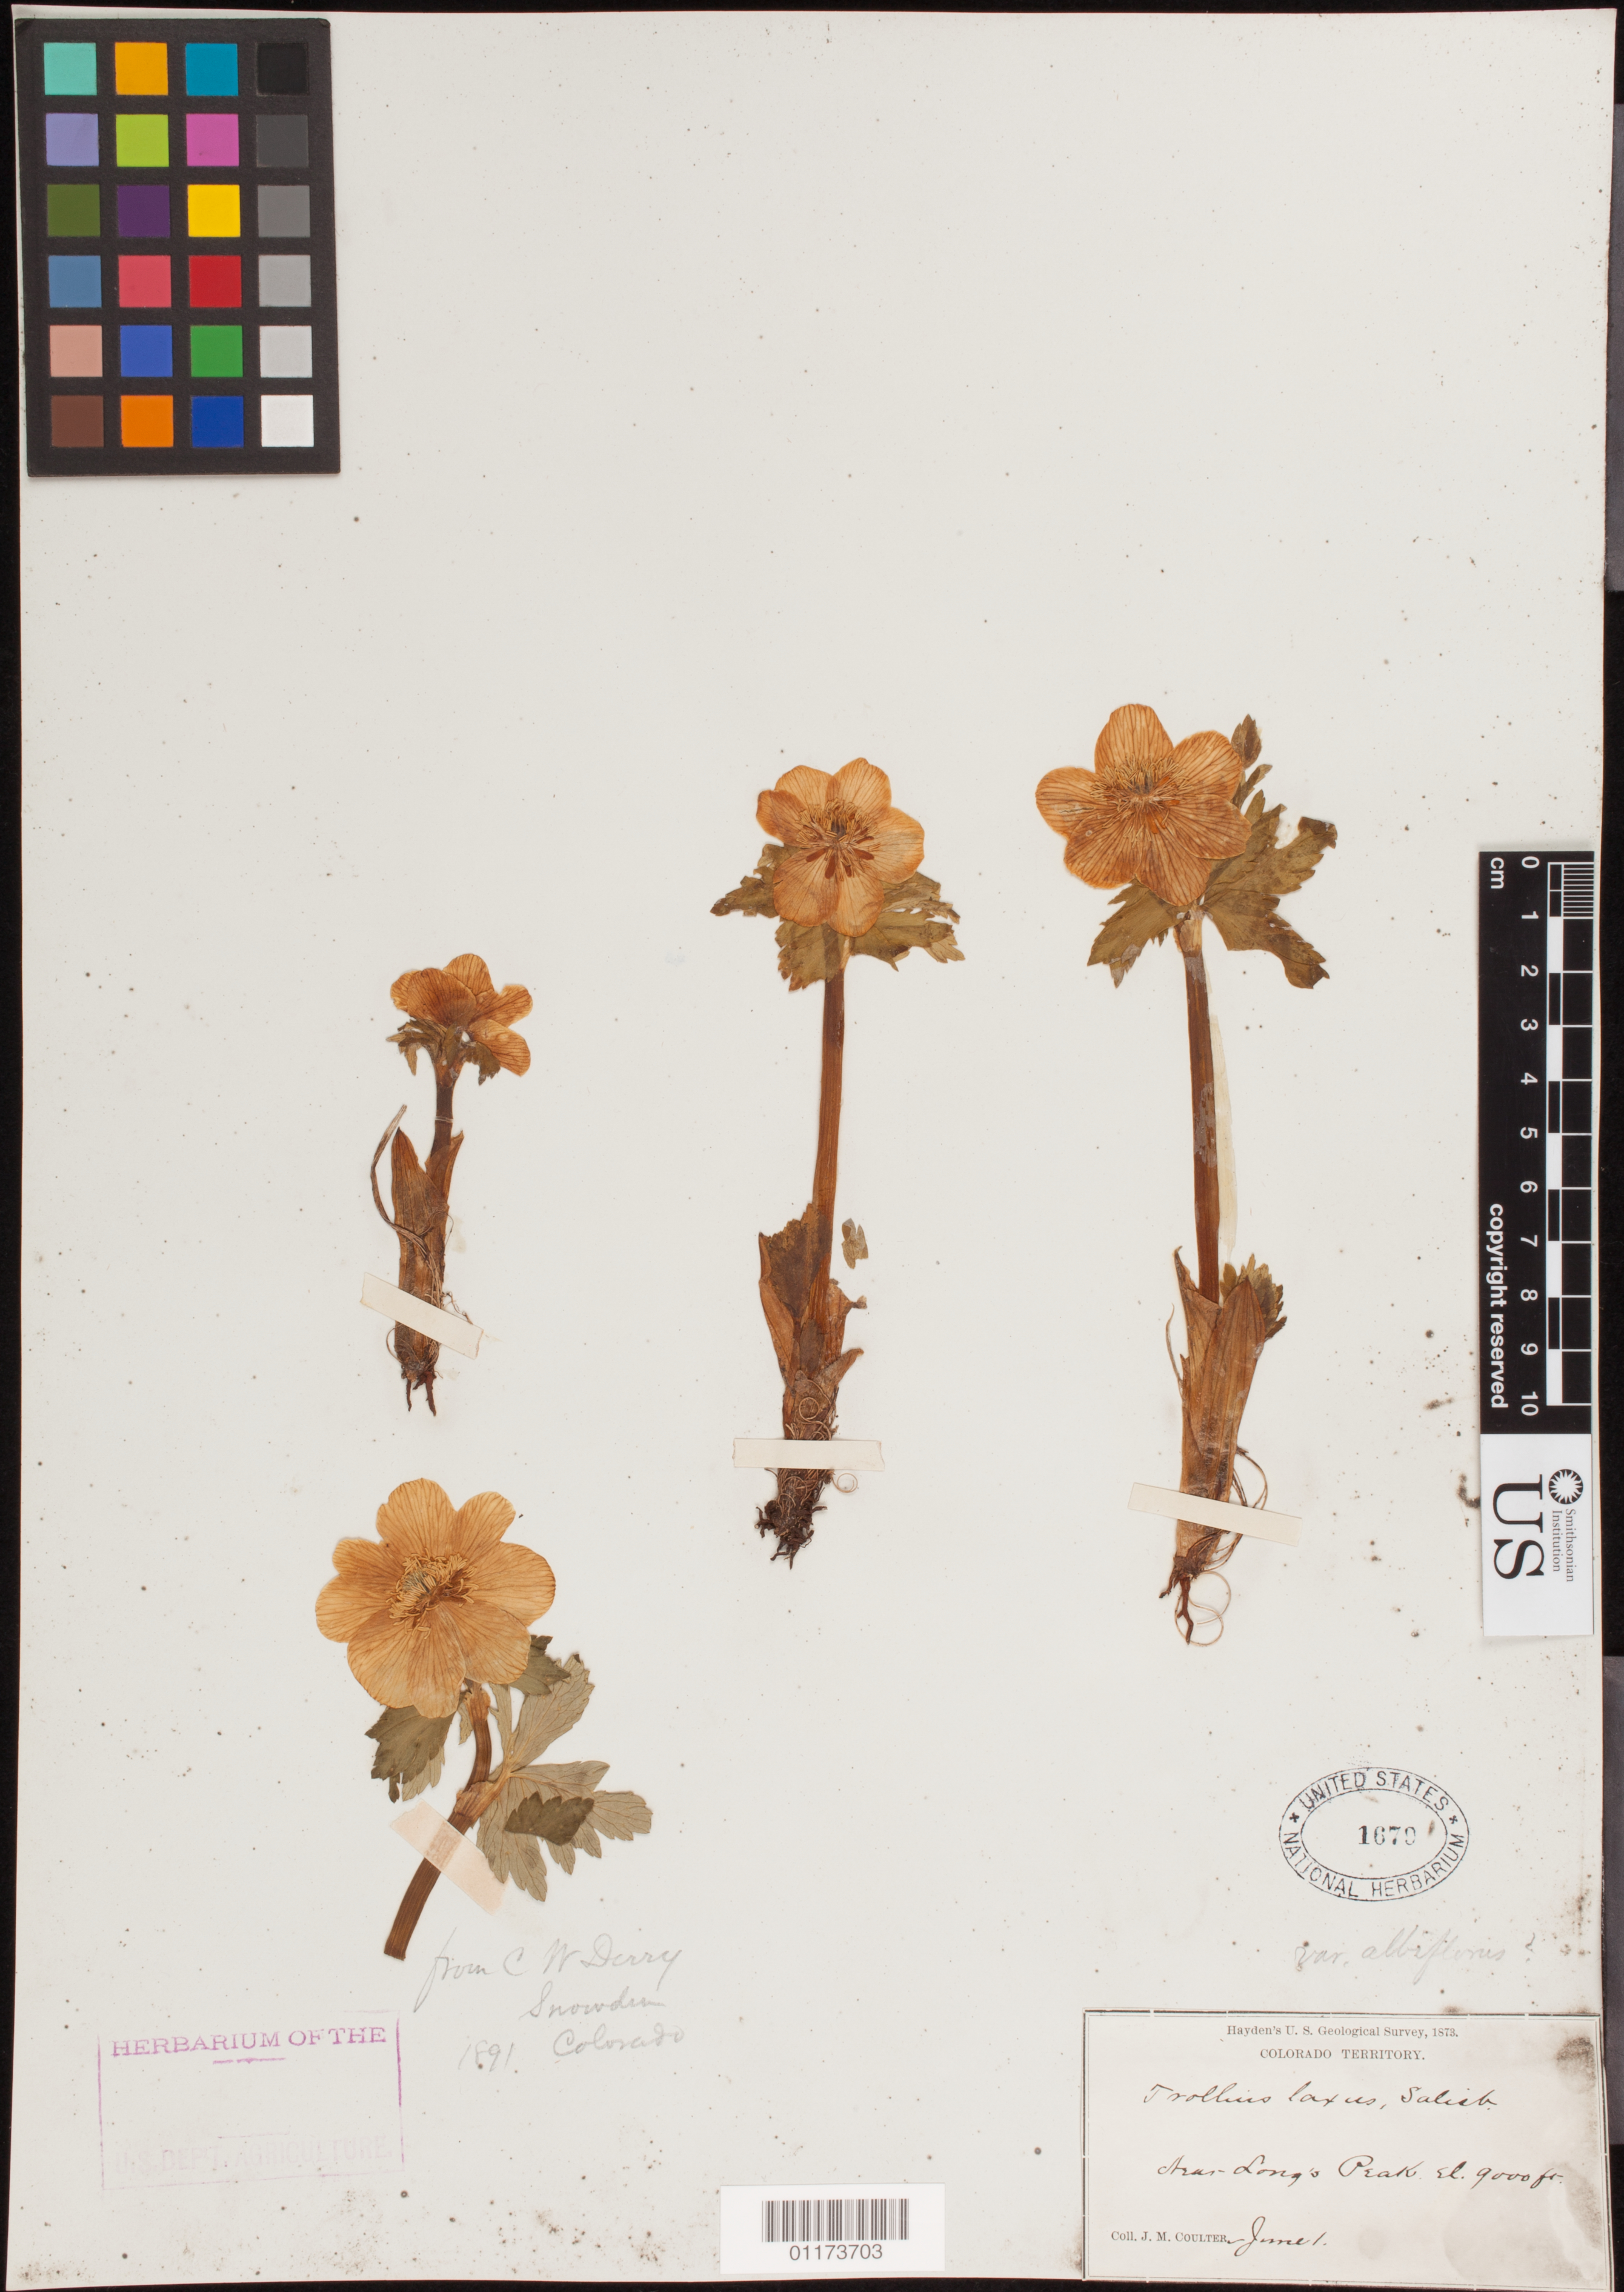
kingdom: Plantae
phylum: Tracheophyta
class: Magnoliopsida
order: Ranunculales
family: Ranunculaceae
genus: Trollius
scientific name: Trollius laxus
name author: Salisb.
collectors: J. M. Coulter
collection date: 1873-06-01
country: United States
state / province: Colorado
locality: Near Long's Peak.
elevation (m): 2743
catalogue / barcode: US 1670